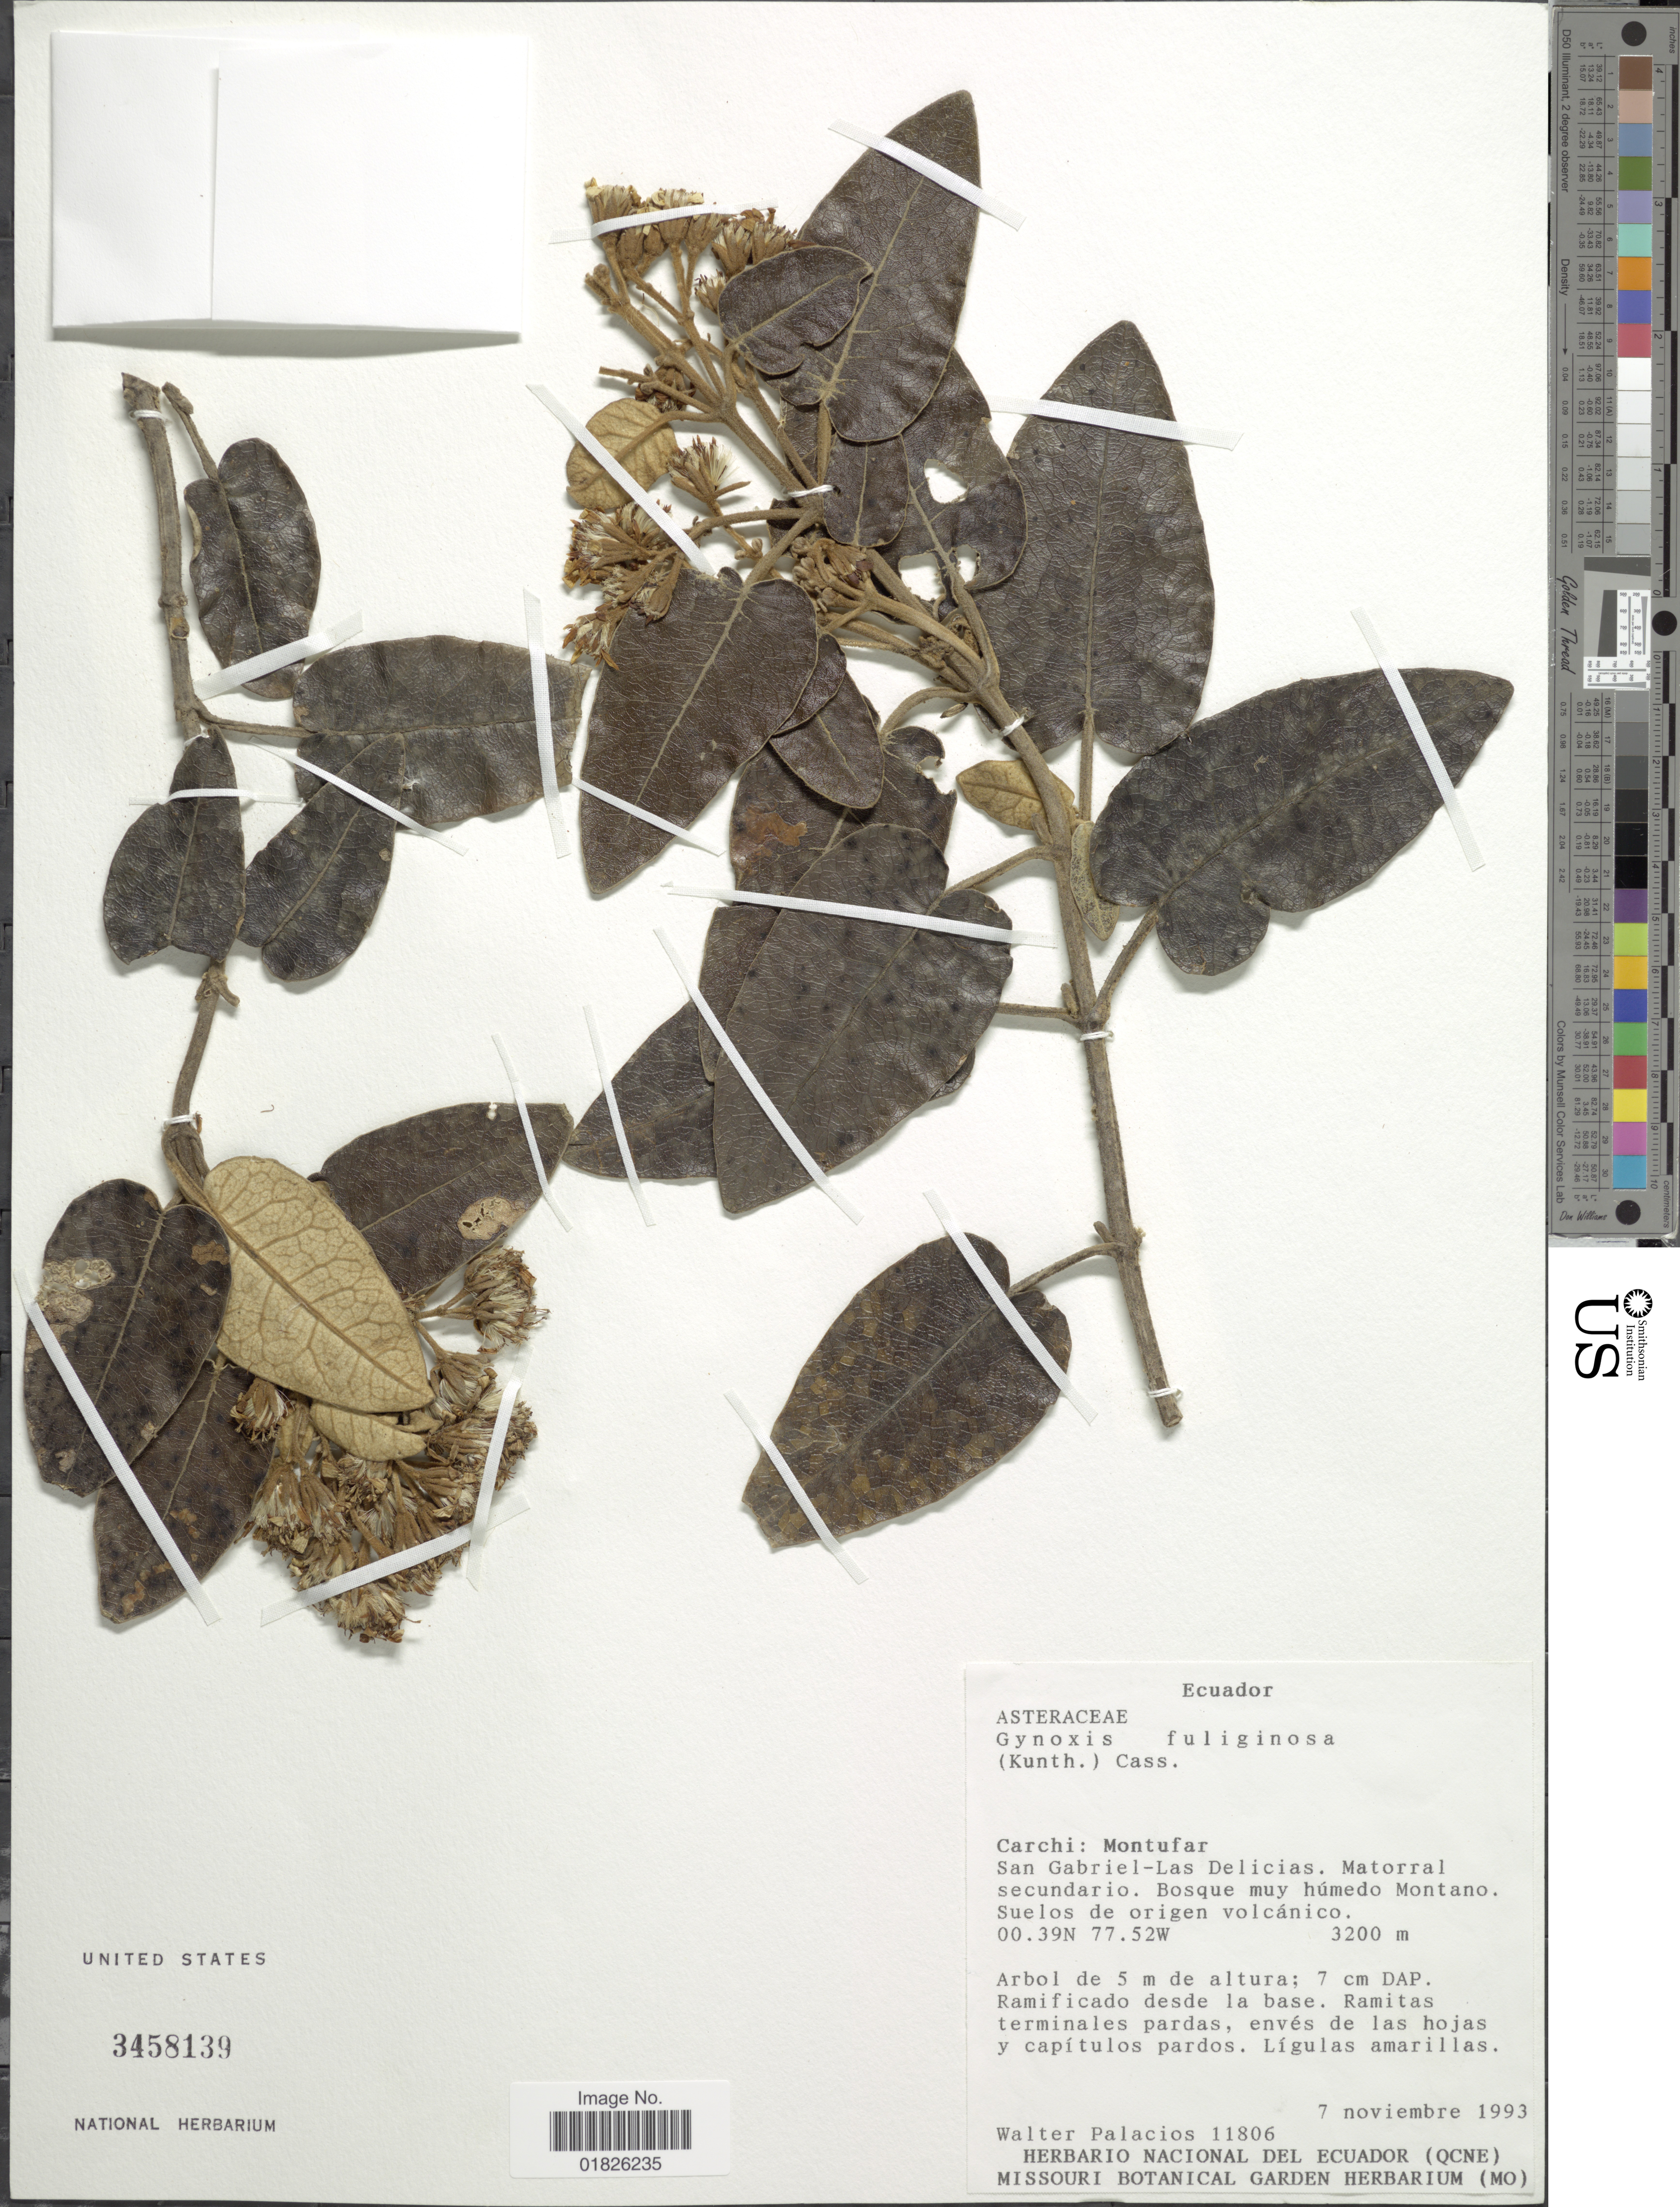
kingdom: Plantae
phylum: Tracheophyta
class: Magnoliopsida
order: Asterales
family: Asteraceae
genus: Gynoxys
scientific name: Gynoxys fuliginosa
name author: Cass.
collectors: W. Palacios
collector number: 11806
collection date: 1993-11-07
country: Ecuador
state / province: Carchi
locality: Montufar, San Gabriel-Las Delicias, Matorral secundario, suelos de origin volcanico.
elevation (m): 3200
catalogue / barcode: US 3458139